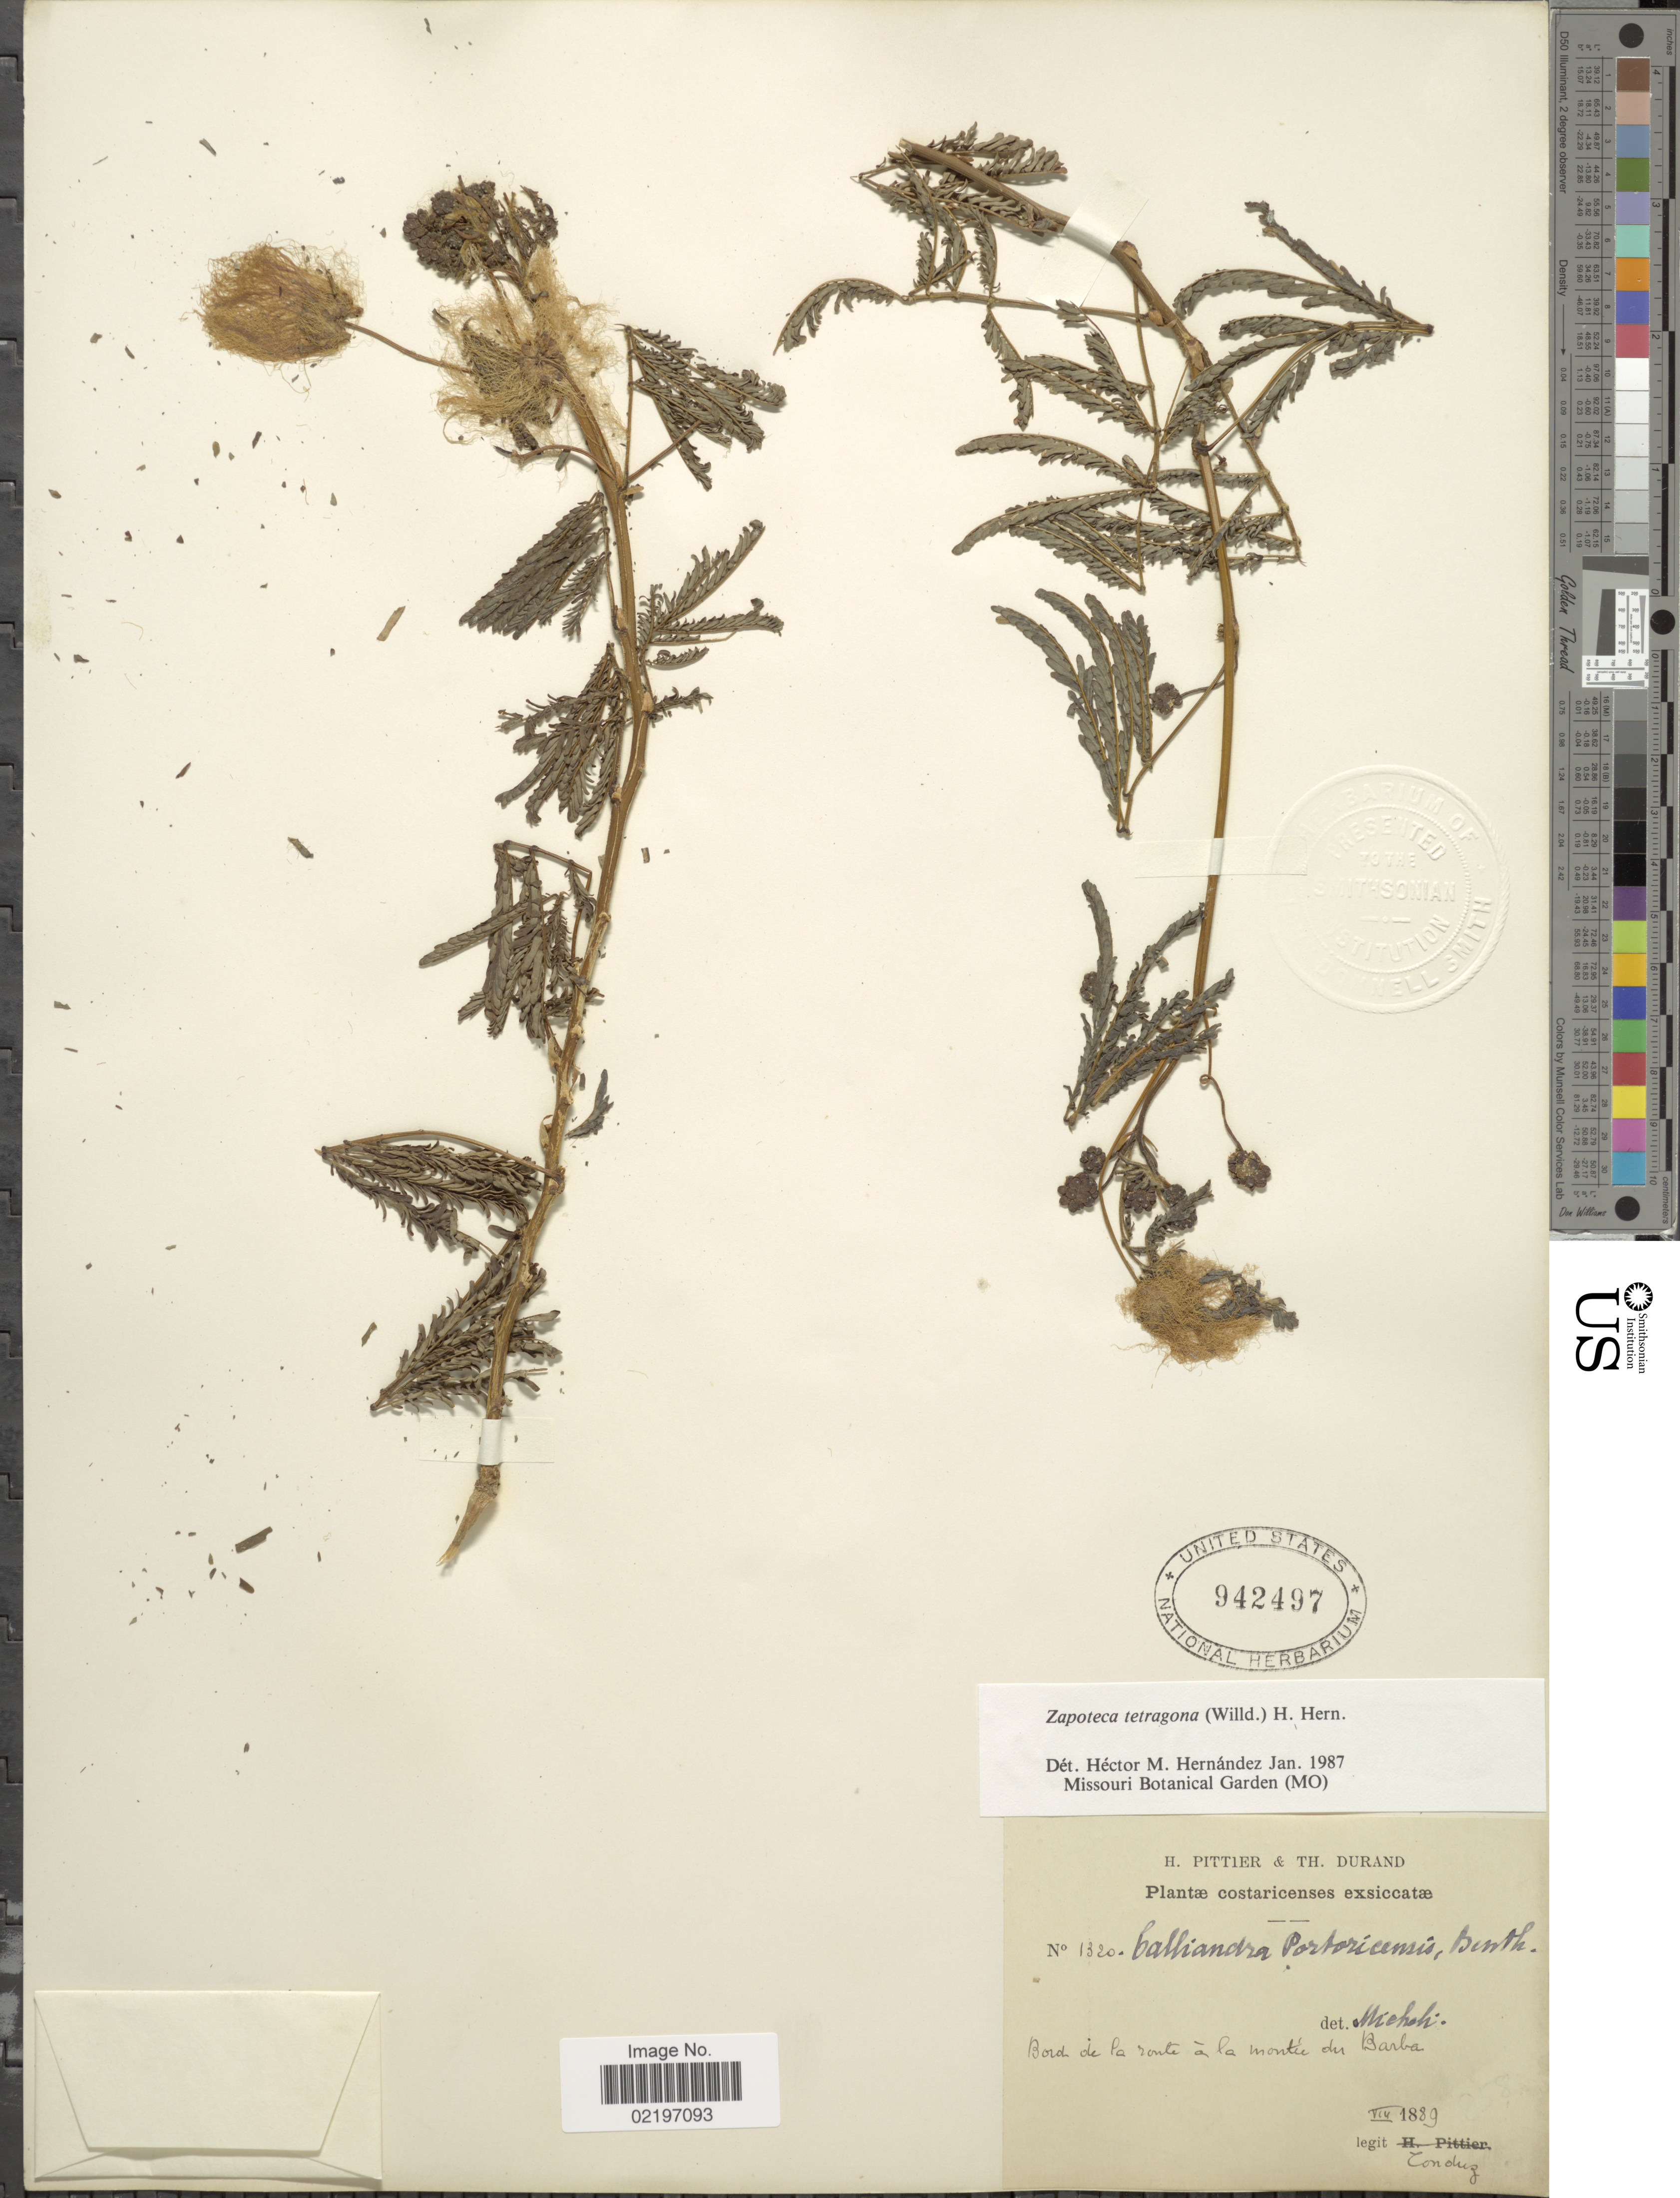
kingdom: Plantae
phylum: Tracheophyta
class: Magnoliopsida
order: Fabales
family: Fabaceae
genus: Zapoteca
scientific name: Zapoteca tetragona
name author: (Willd.) H.M. Hern.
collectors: A. Tonduz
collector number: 1320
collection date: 1889-08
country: Costa Rica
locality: Bord de la route à la montée des Barba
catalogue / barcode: US 942497